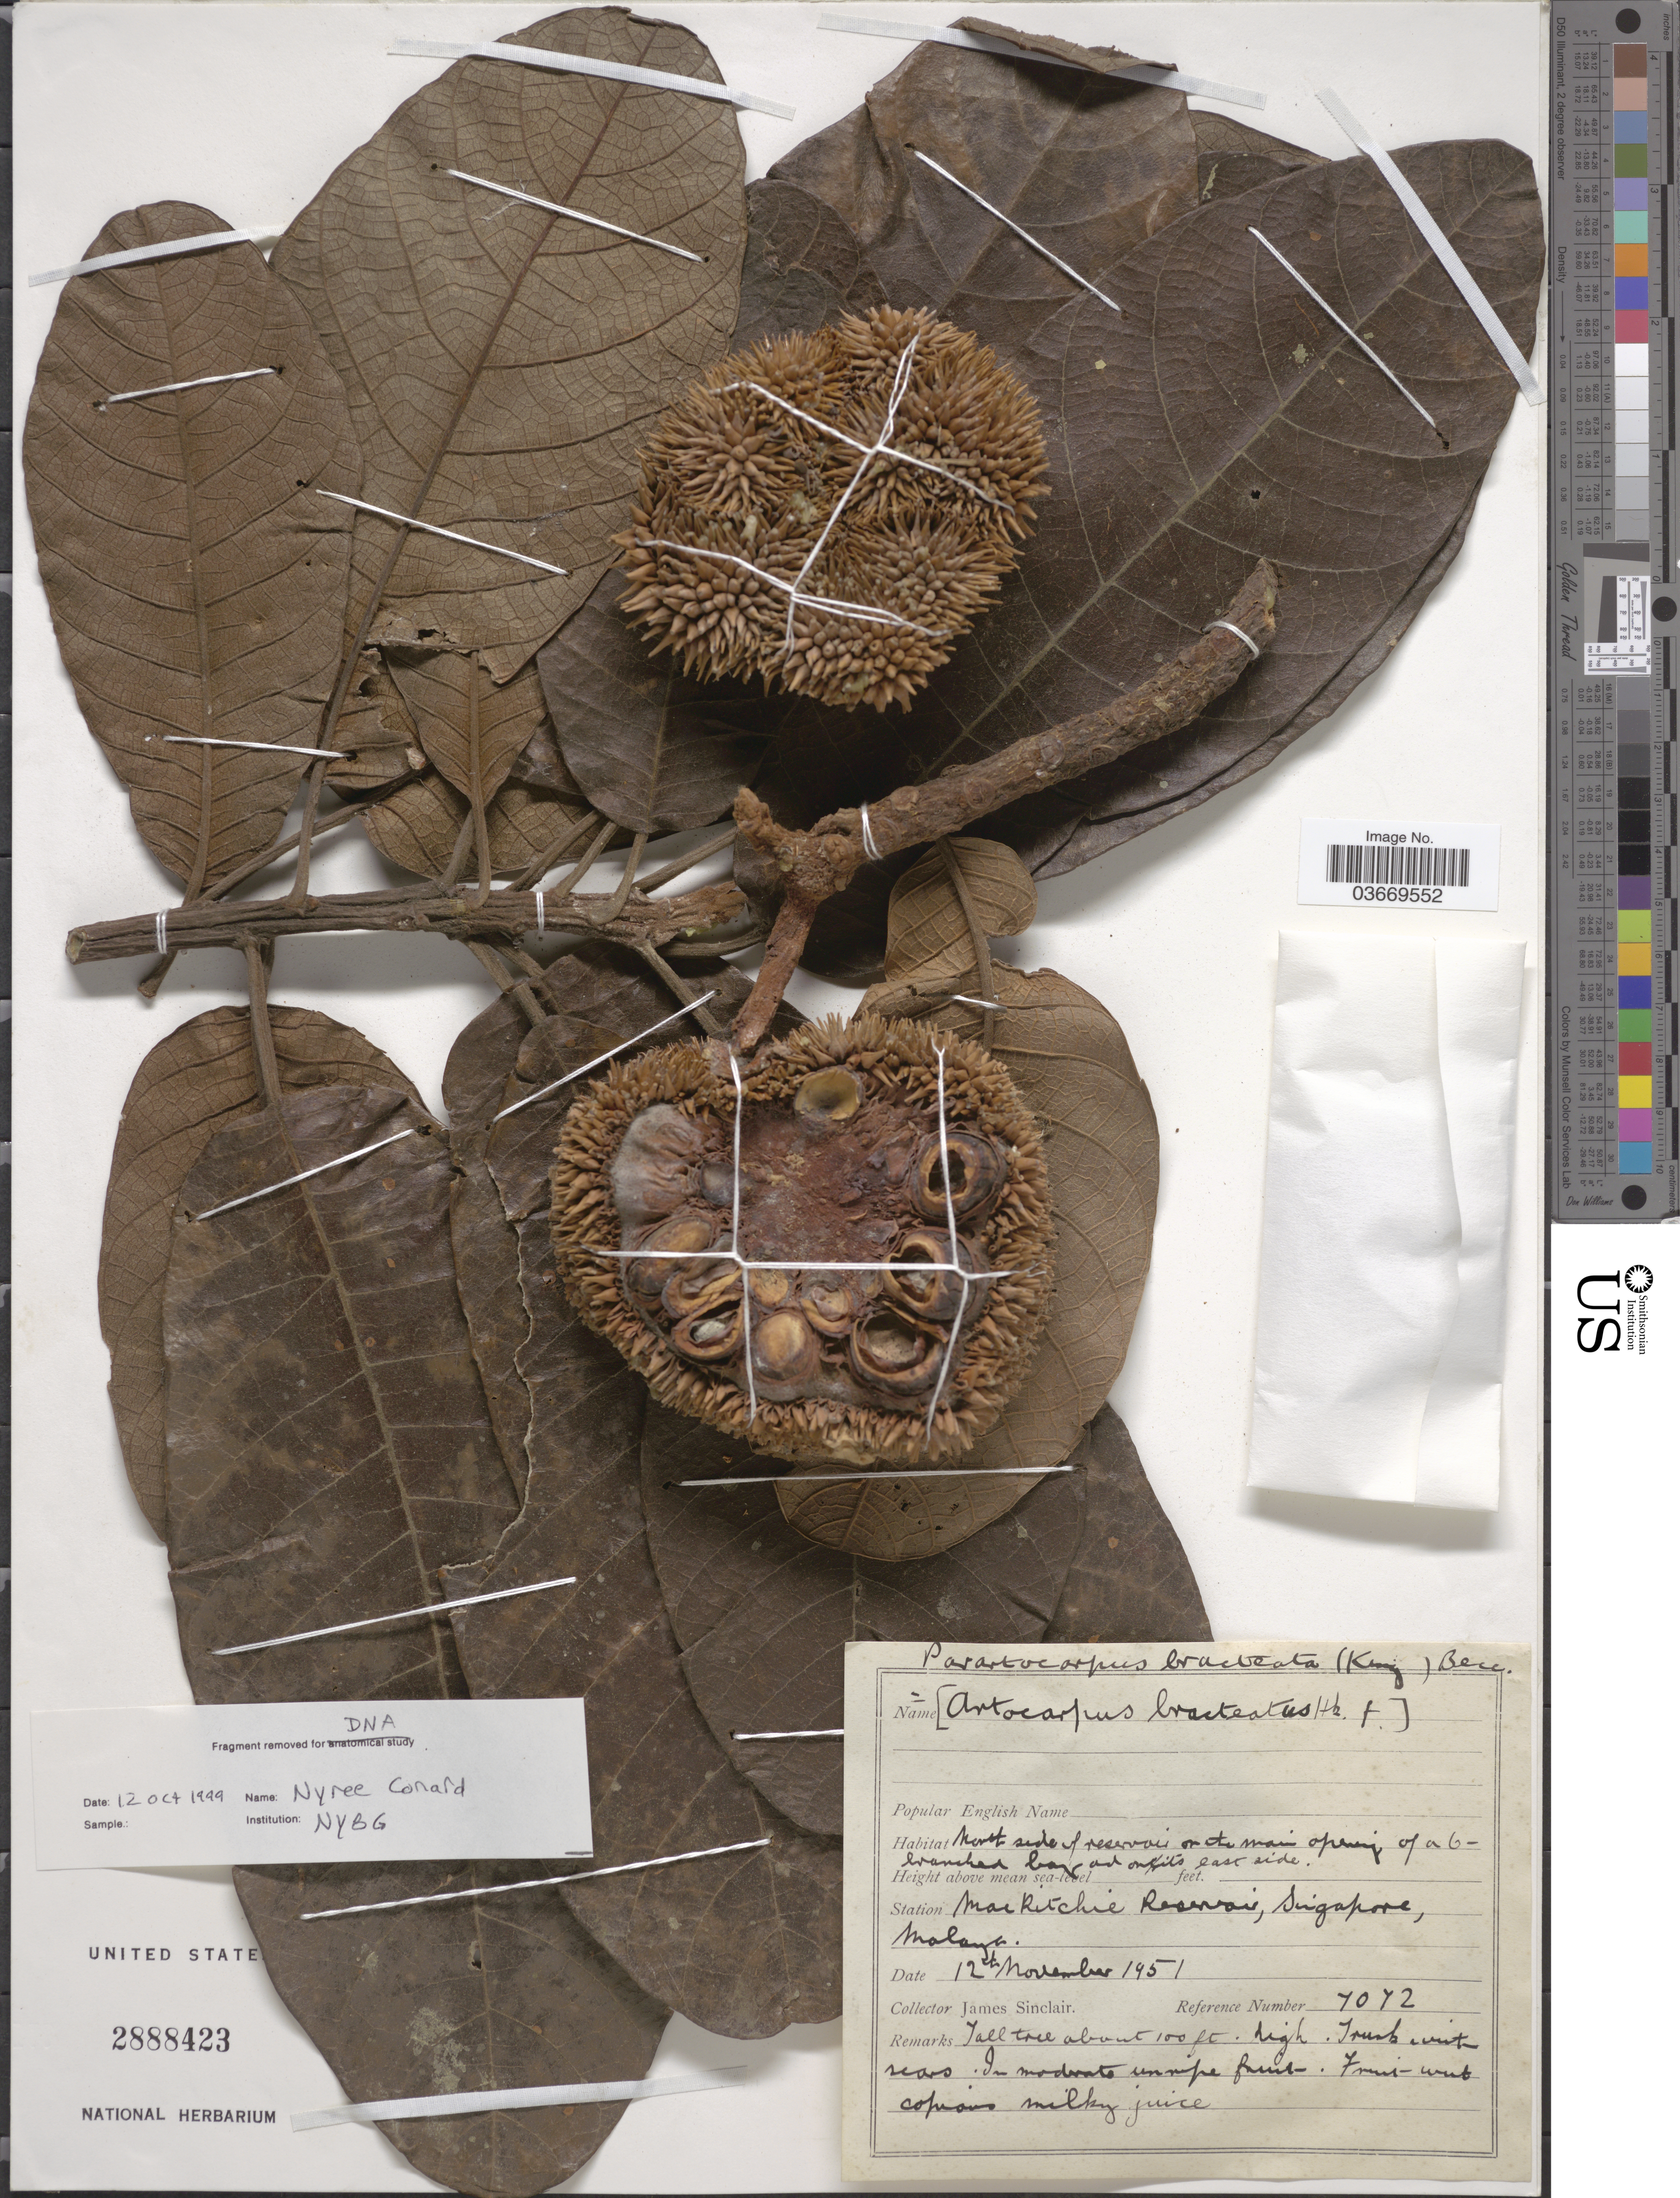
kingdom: Plantae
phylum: Tracheophyta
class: Magnoliopsida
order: Rosales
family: Moraceae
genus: Parartocarpus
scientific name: Parartocarpus bracteatus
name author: (King) Becc.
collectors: J. Sinclair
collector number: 7072*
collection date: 1951-11-12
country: Singapore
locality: Station Mac Ritchie Reservoir, Malaya.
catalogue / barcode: US 2888423